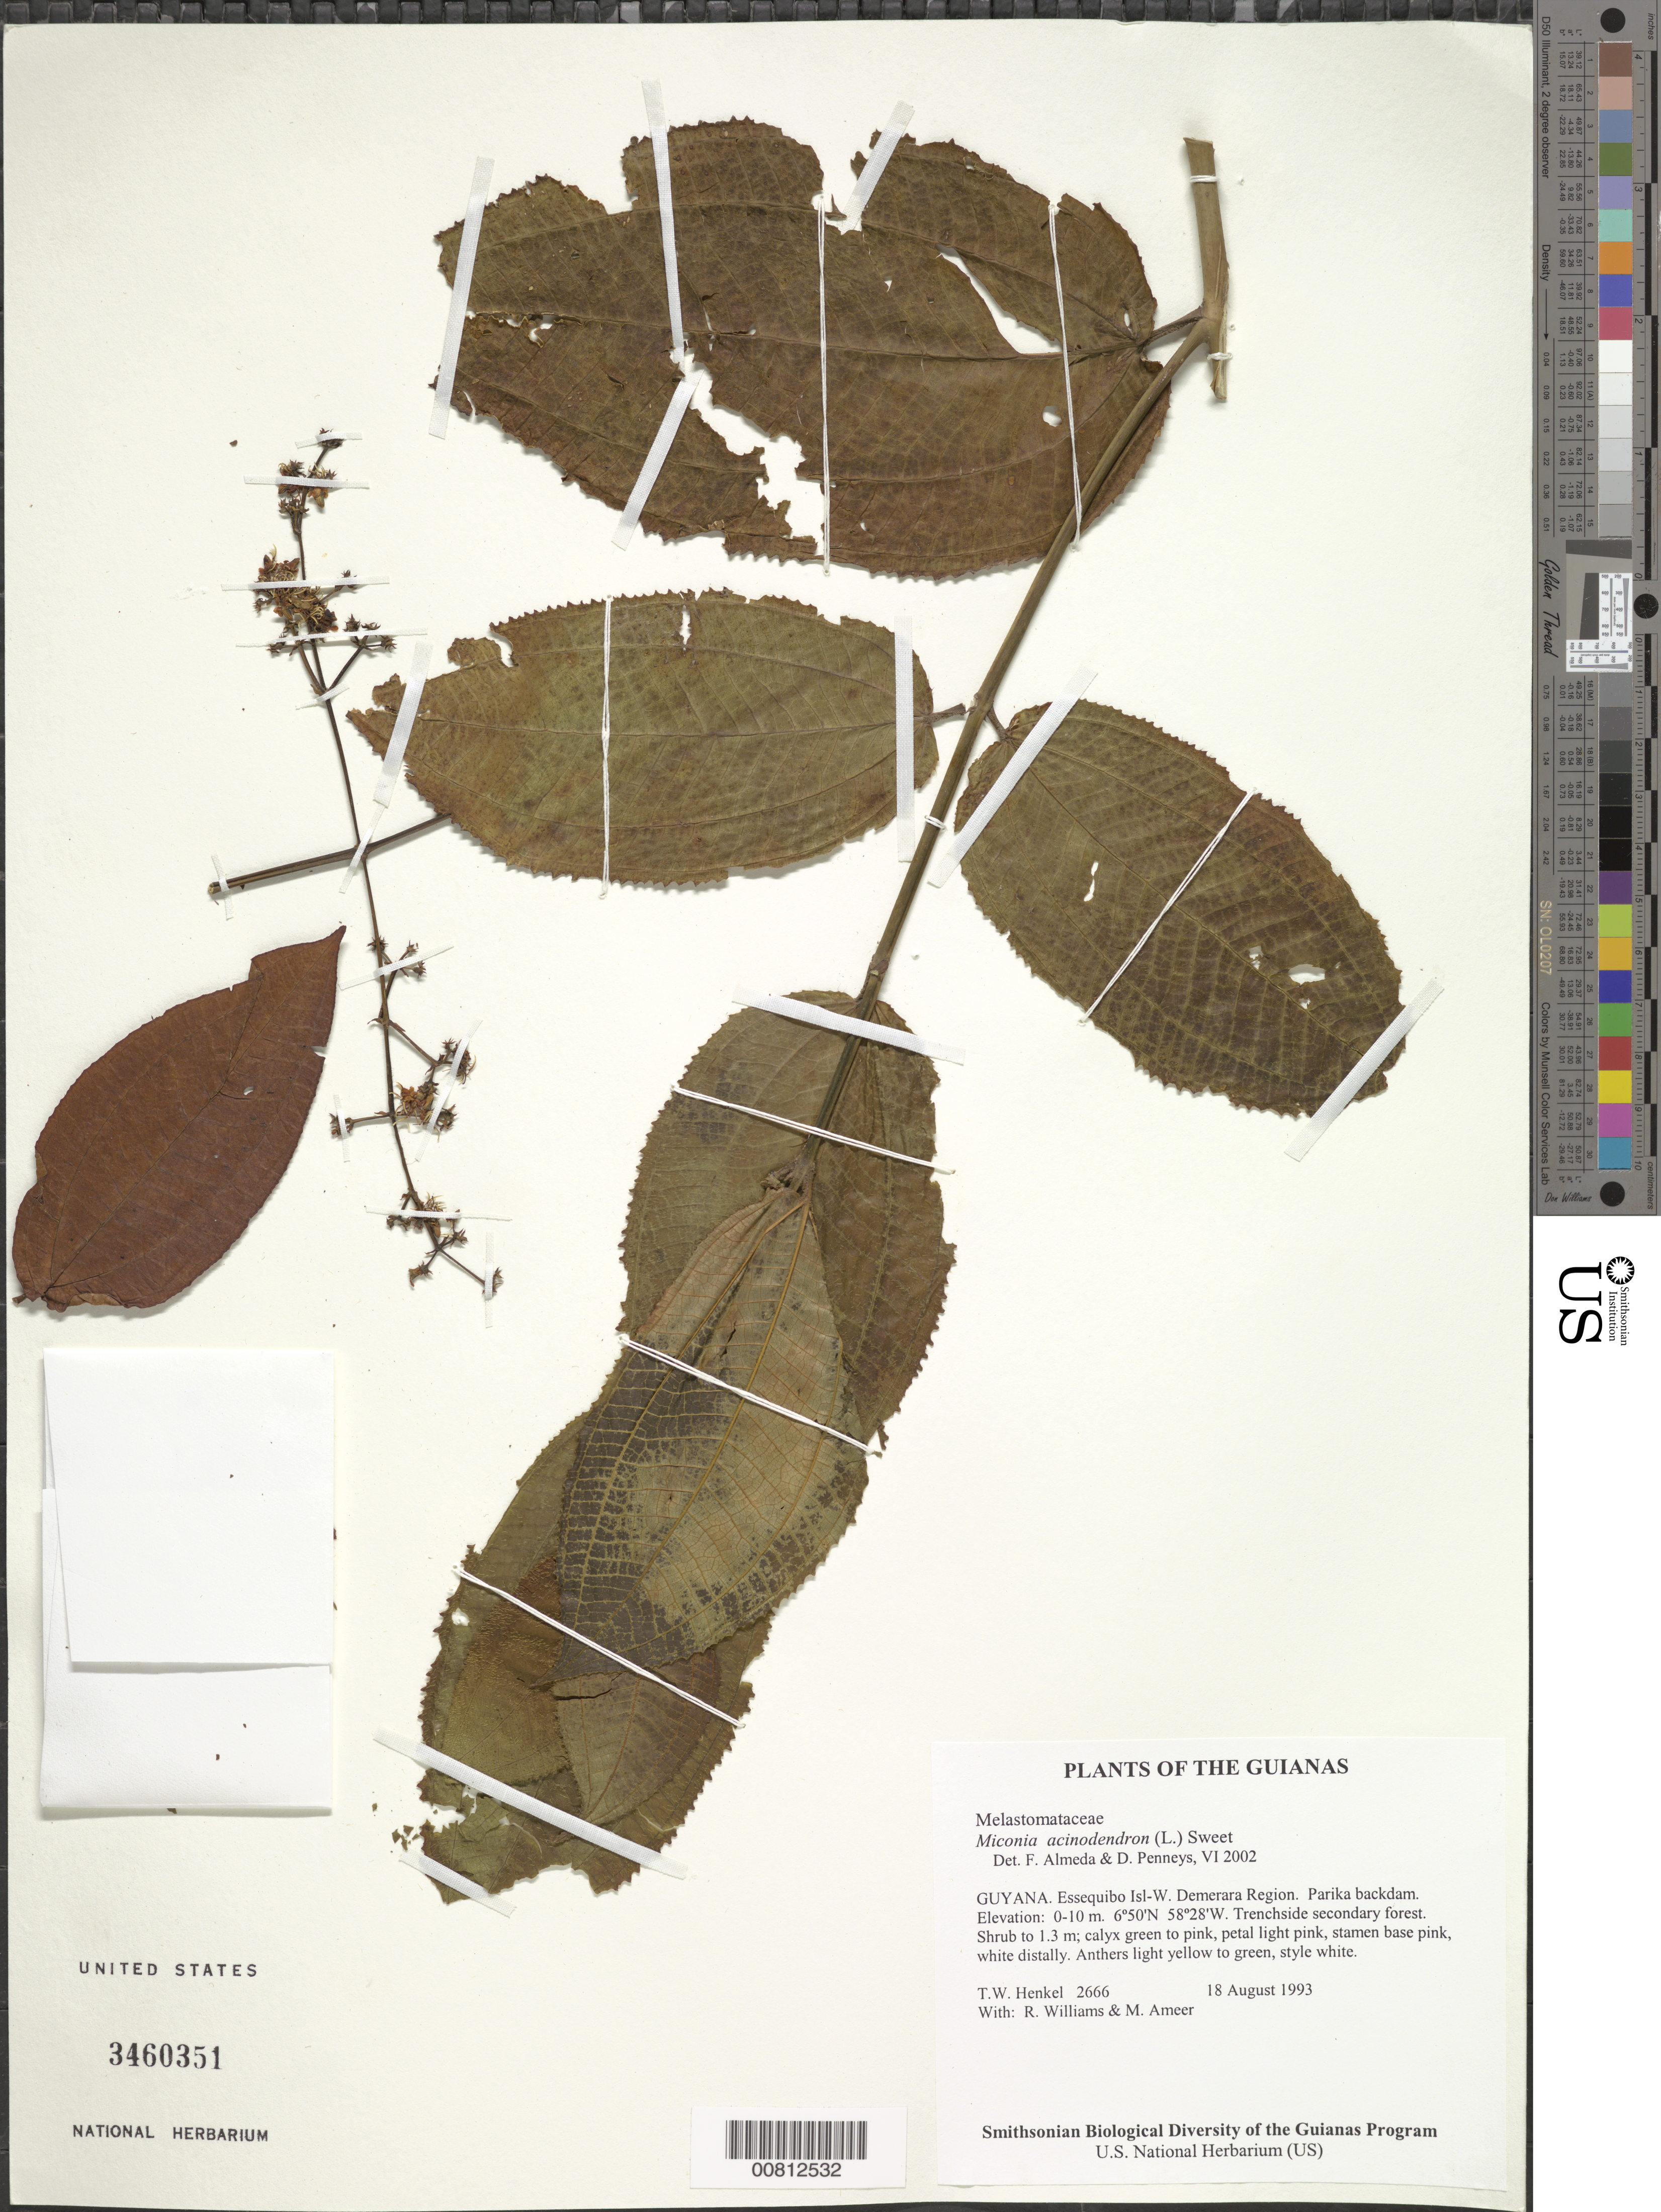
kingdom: Plantae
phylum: Tracheophyta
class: Magnoliopsida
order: Myrtales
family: Melastomataceae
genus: Miconia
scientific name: Miconia acinodendron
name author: (L.) Sweet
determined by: Almeda, F.; Penneys, D. S.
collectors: T. Henkel, R. Williams & M. Ameer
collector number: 2666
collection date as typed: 18 August 1993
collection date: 1993-08-18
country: Guyana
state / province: Essequibo Isl-W. Demerara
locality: Parika backdam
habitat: Trenchside secondary forest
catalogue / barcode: US 3460351